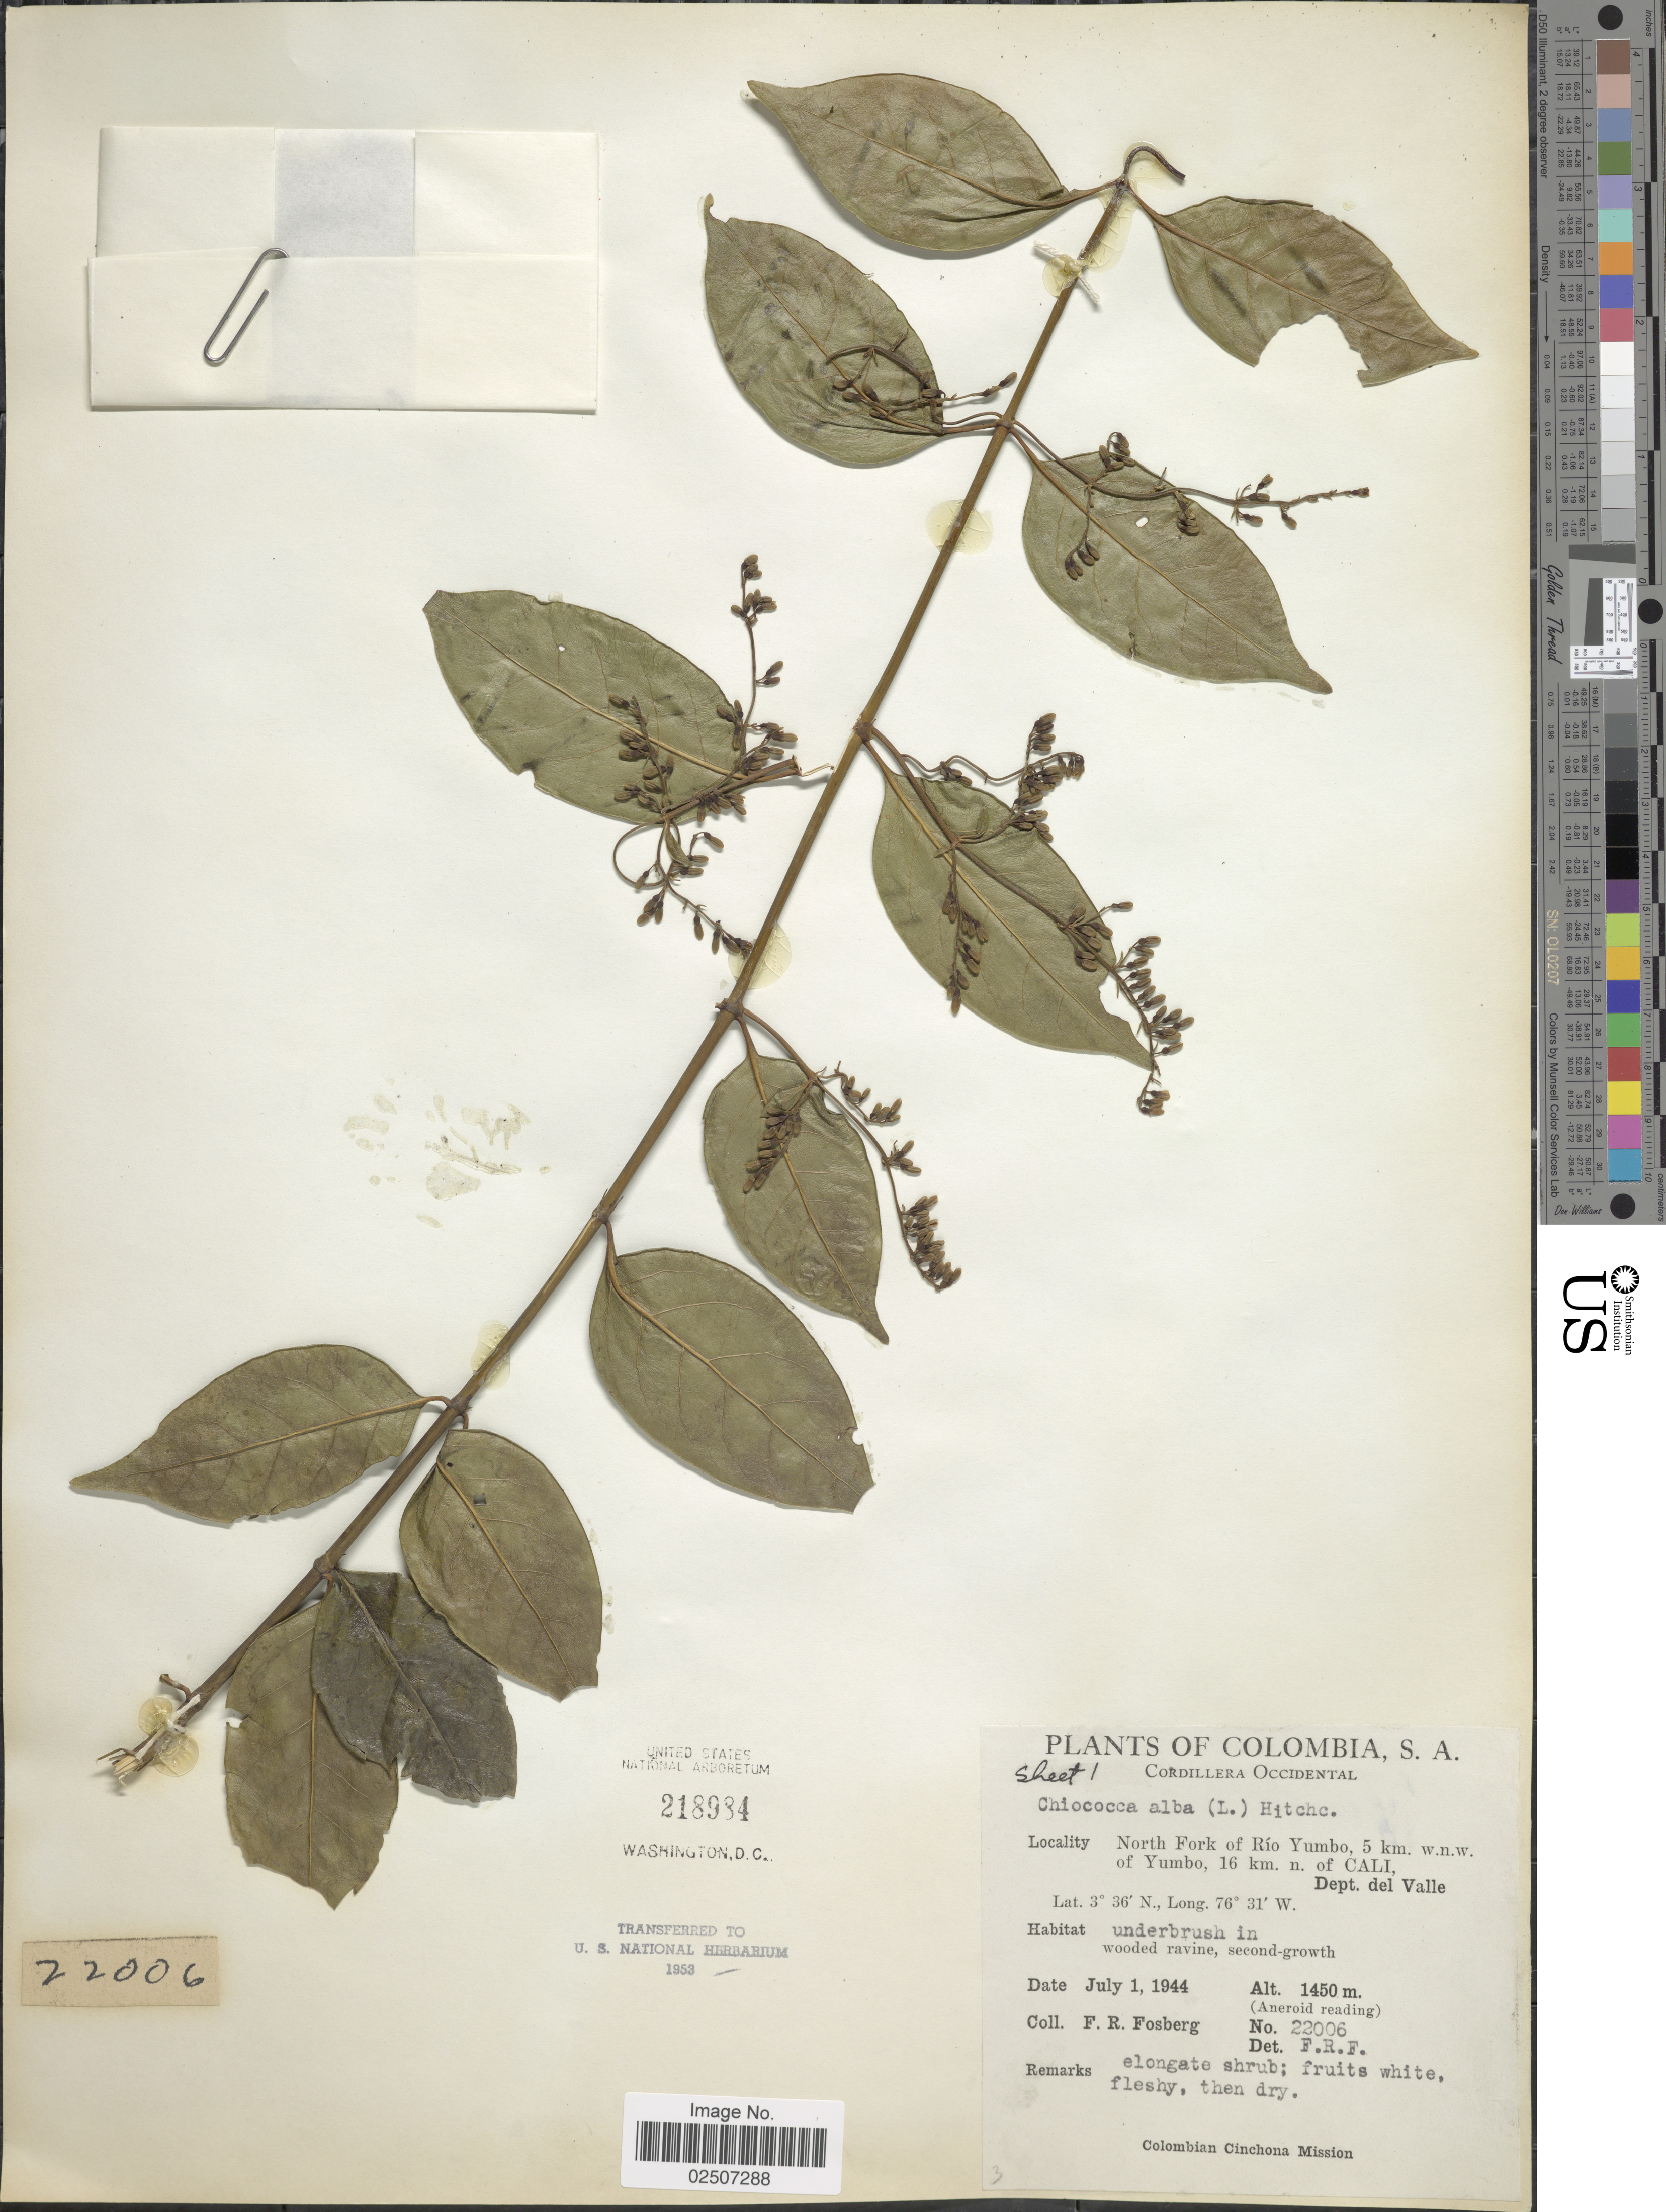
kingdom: Plantae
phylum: Tracheophyta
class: Magnoliopsida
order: Gentianales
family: Rubiaceae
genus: Chiococca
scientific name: Chiococca alba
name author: (L.) Hitchc.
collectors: F. R. Fosberg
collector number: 22006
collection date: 1944-07-01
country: Colombia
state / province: Valle del Cauca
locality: Cordillera Occidental. North Fork of Rio Yumbo, 5 km. w.n.w. of Yumbo, 16 km. n. of Cali, Dept. del Valle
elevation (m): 1450